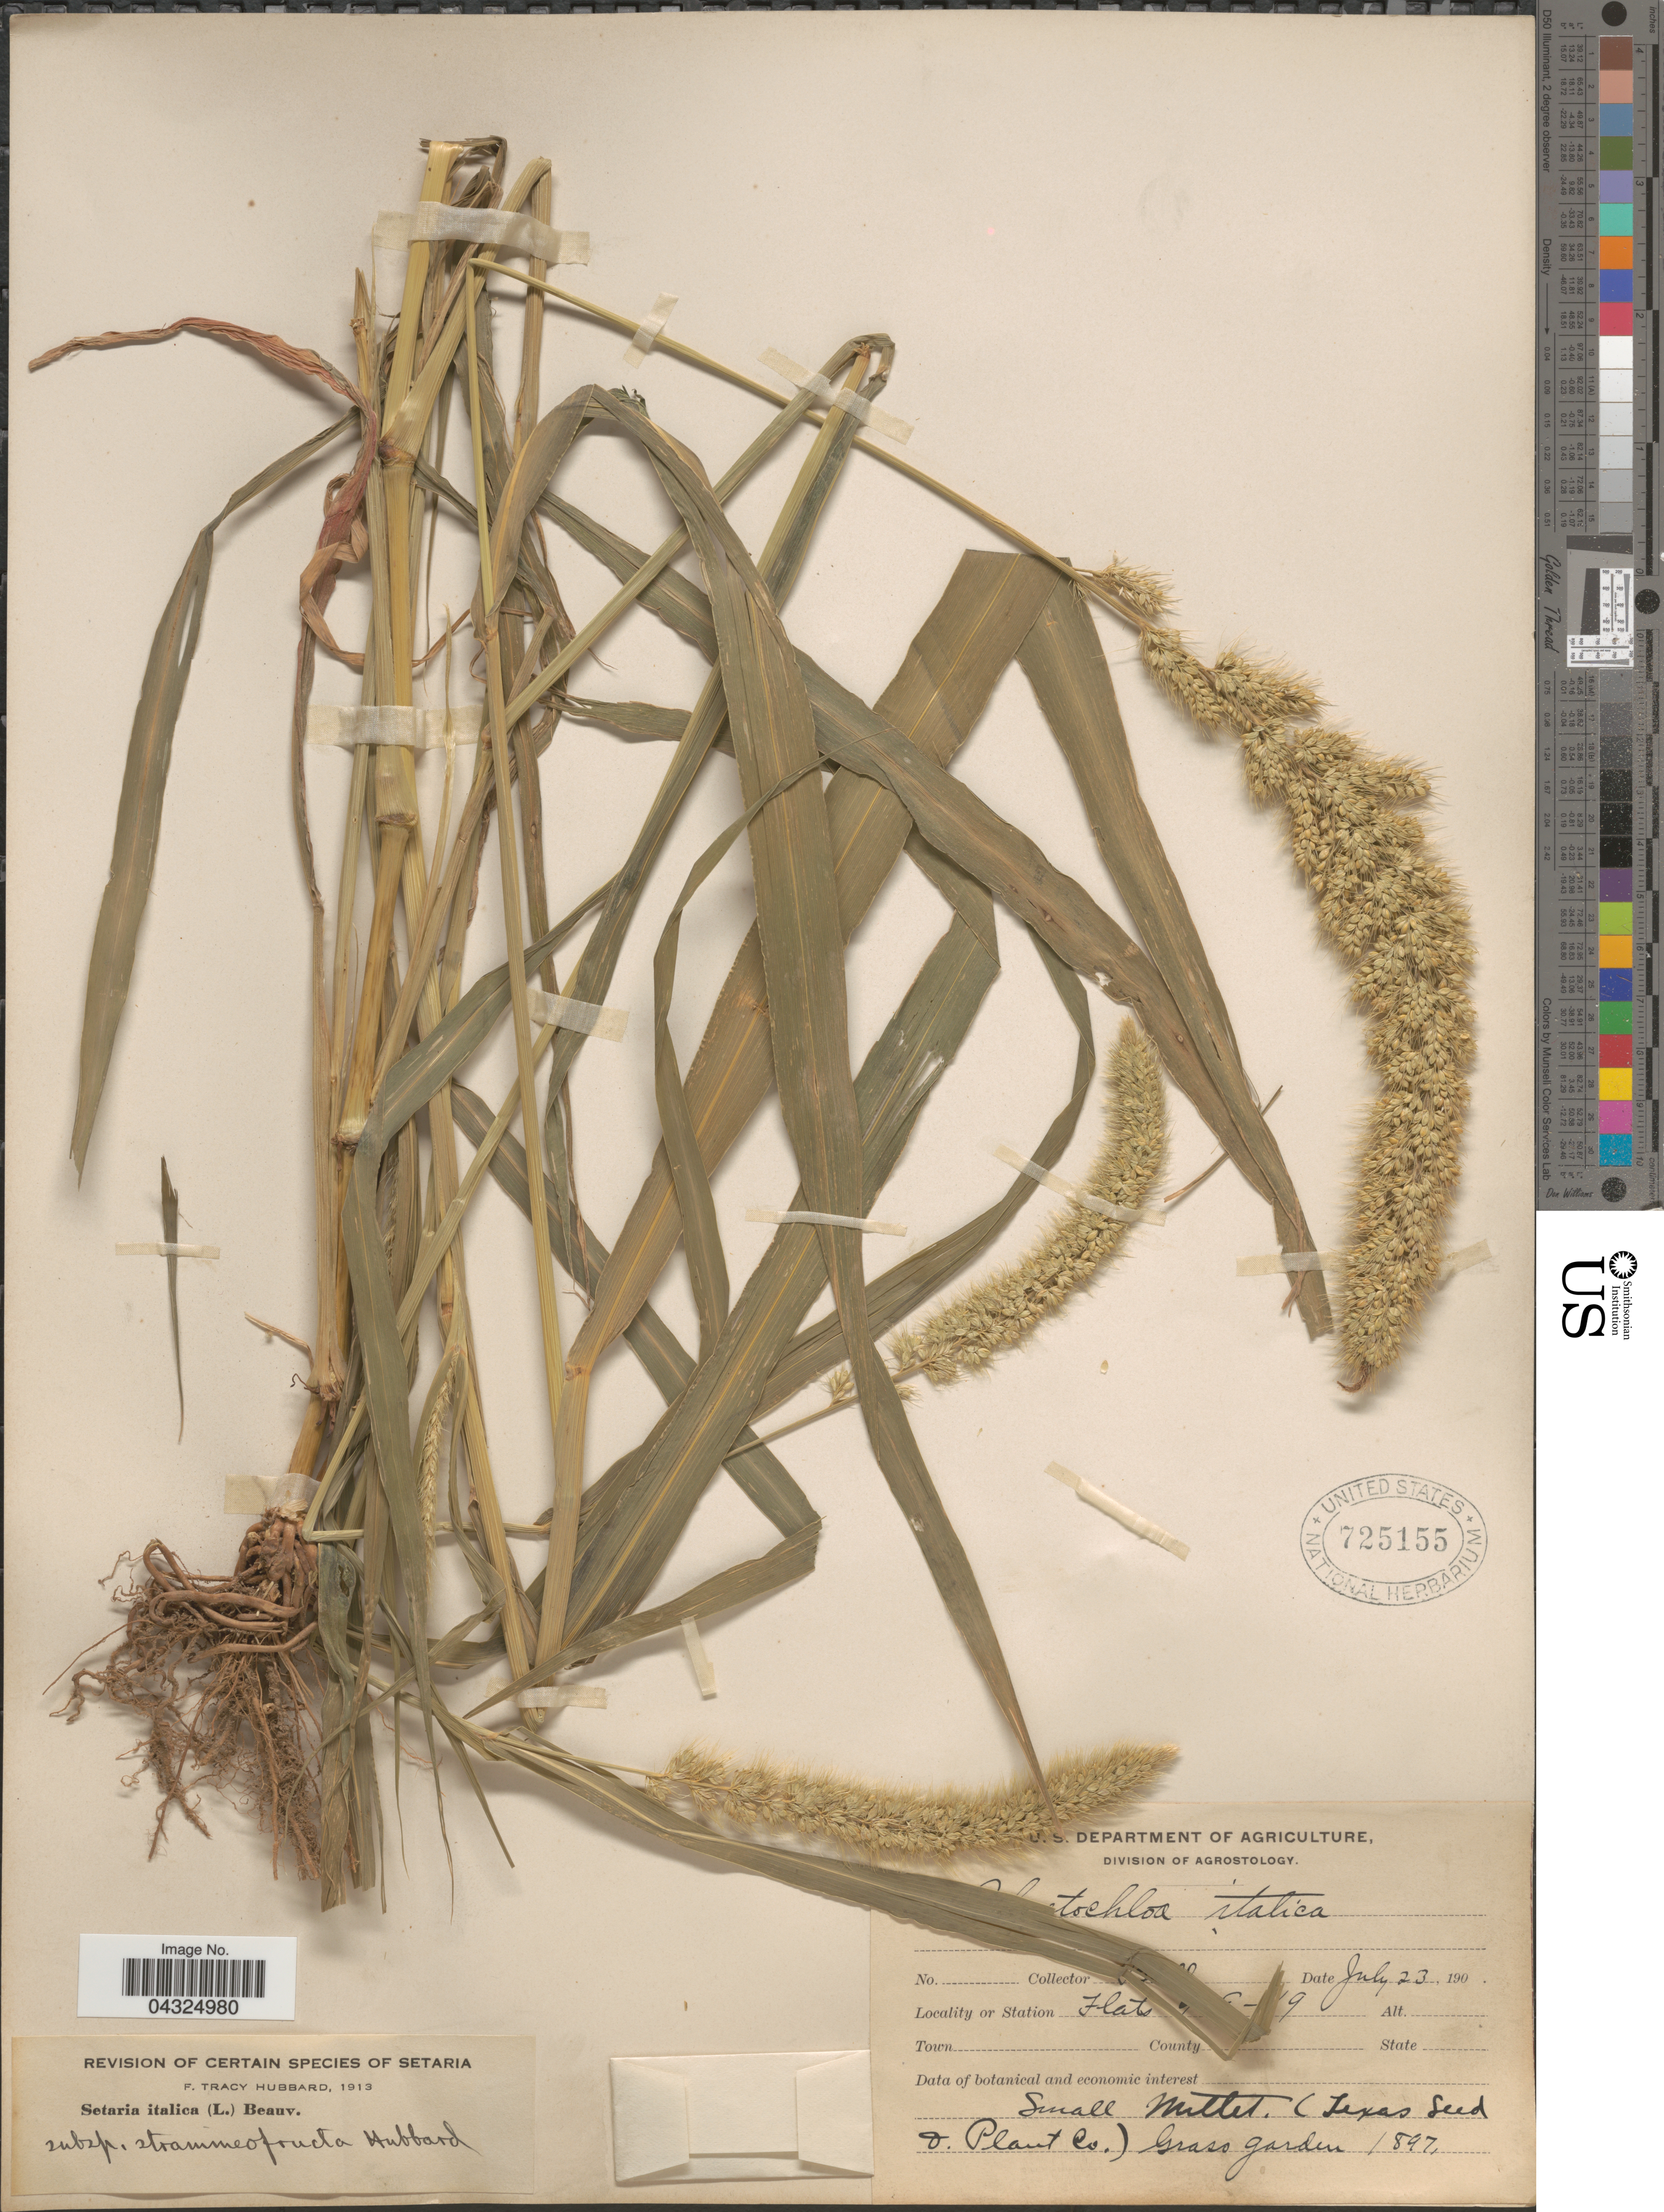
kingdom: Plantae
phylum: Tracheophyta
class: Liliopsida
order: Poales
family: Poaceae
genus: Setaria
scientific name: Setaria italica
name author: (L.) P. Beauv.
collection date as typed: July 23, 190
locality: Flats [illegible text]9. Grass garden 1897.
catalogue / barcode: US 725155